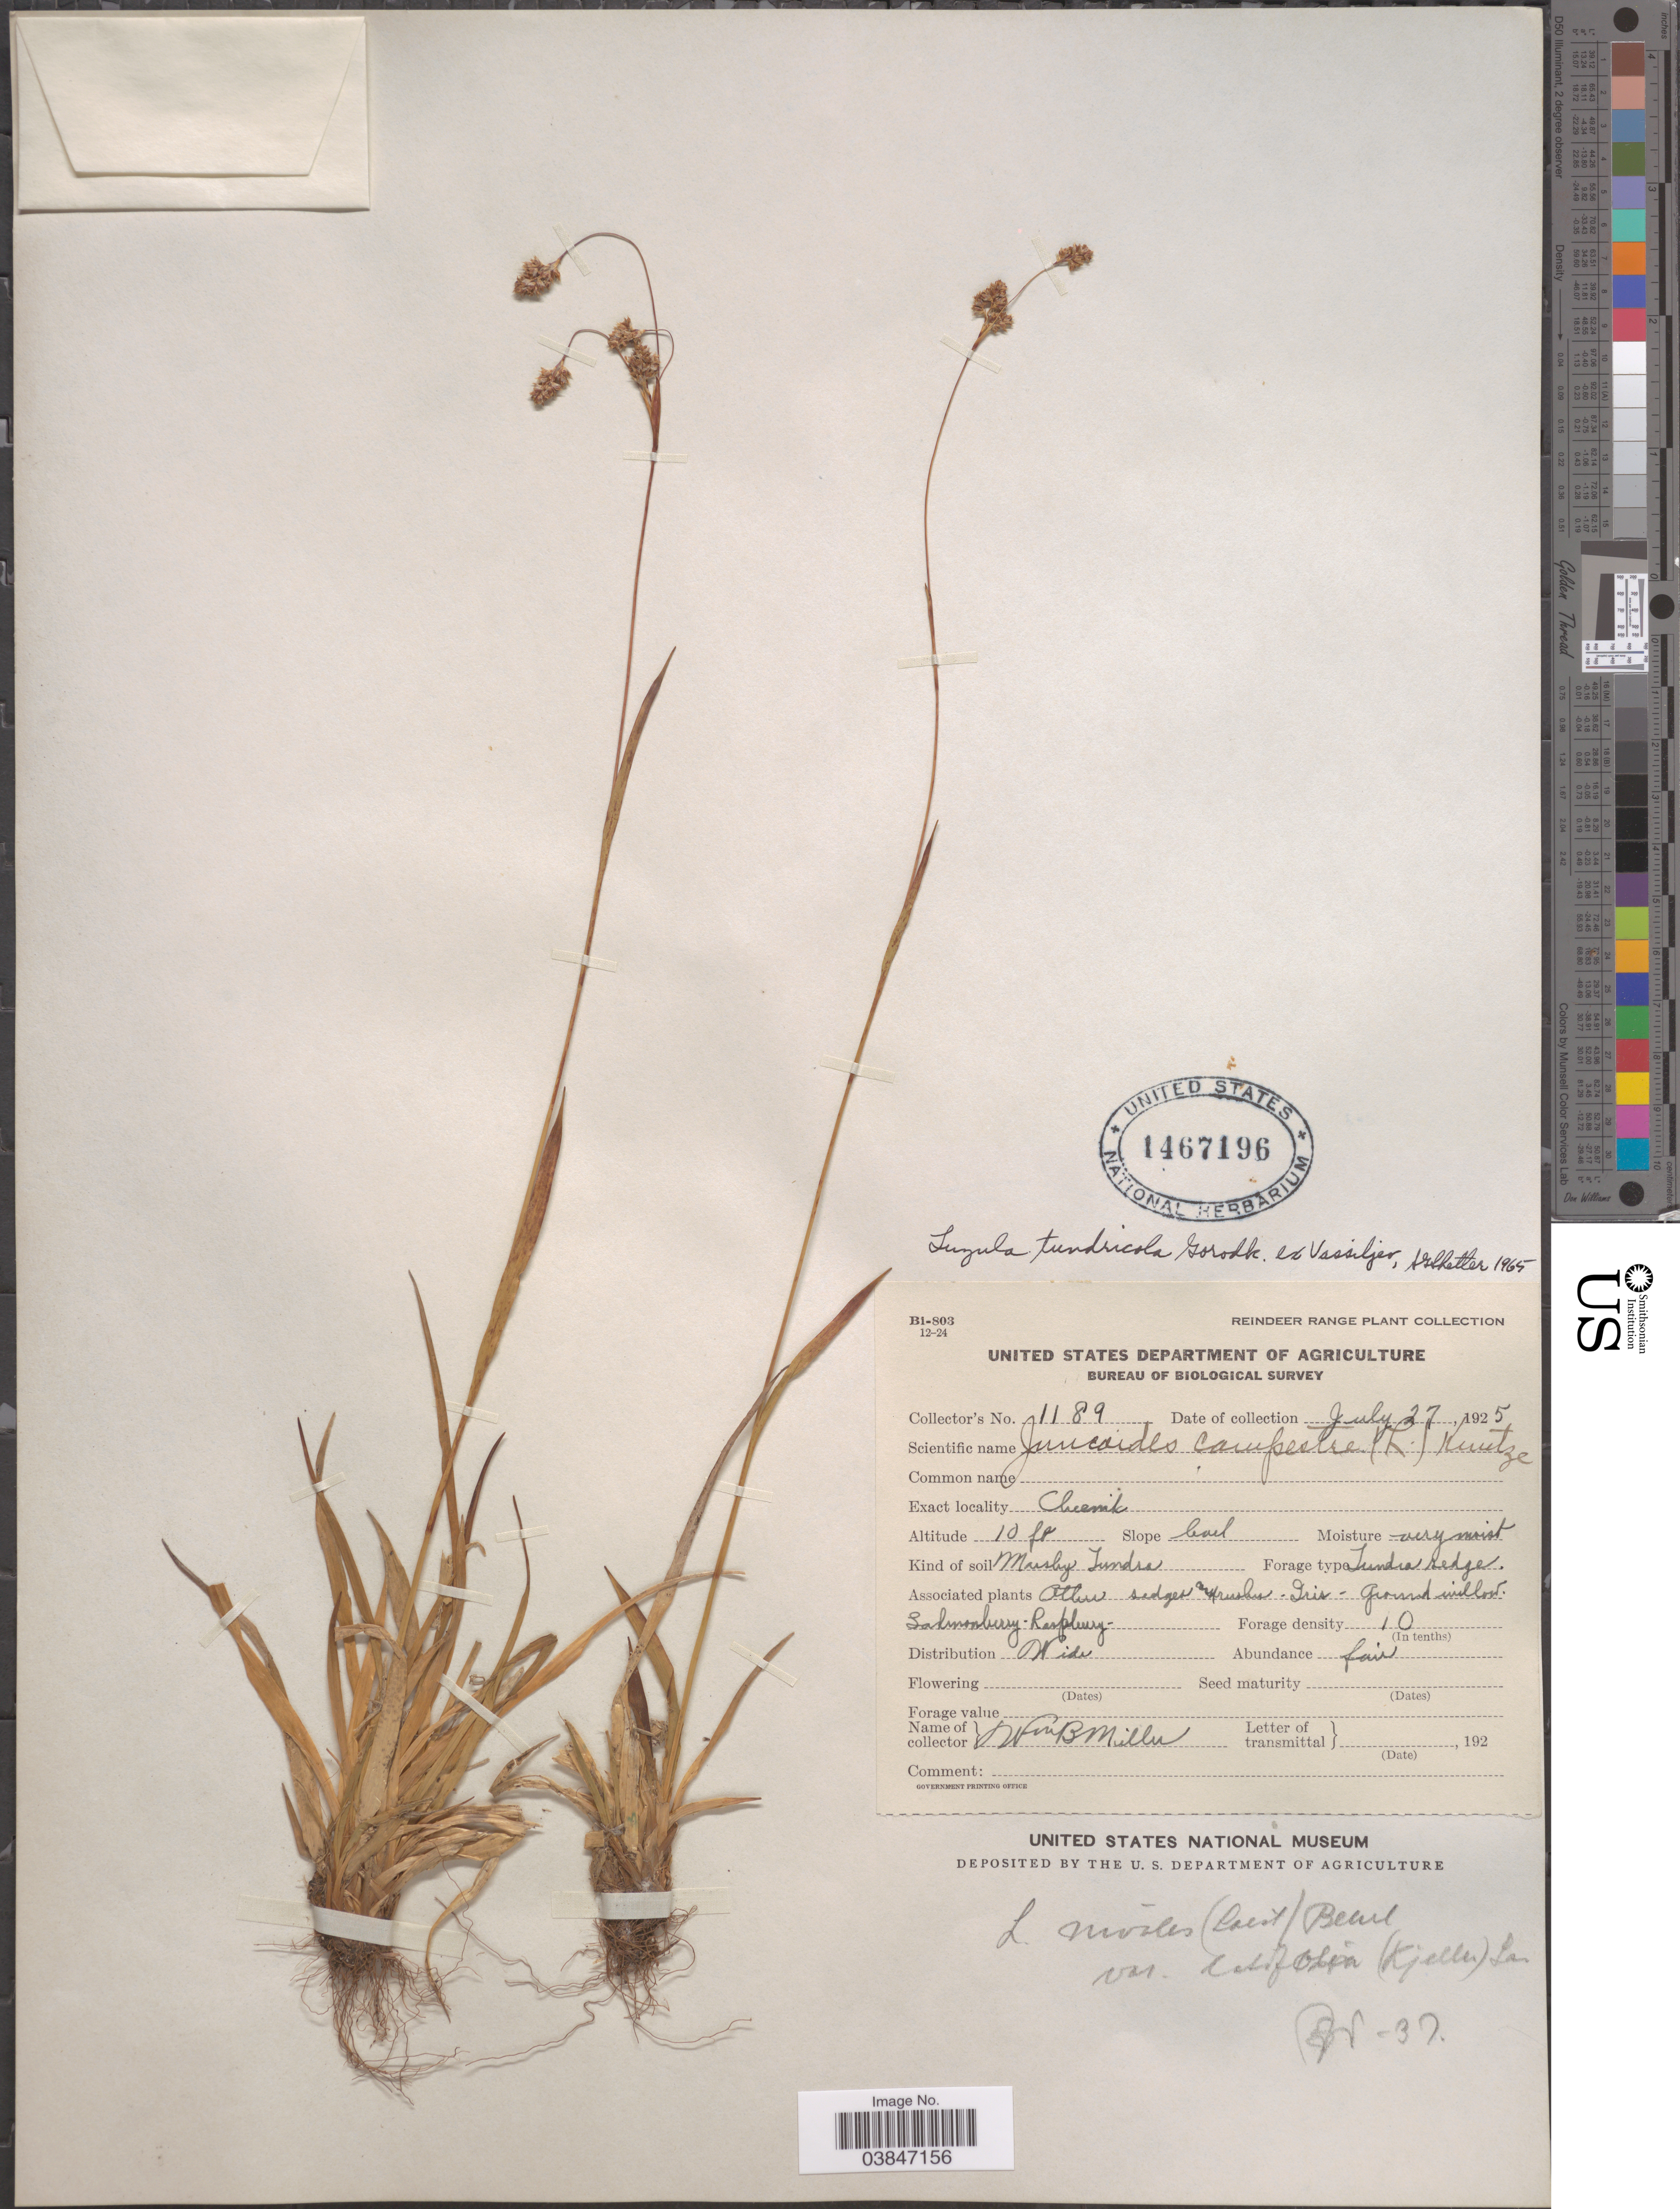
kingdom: Plantae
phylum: Tracheophyta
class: Liliopsida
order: Poales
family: Juncaceae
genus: Luzula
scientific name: Luzula tundricola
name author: (Gorodkov) V. Vassil.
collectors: W. Miller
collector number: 1189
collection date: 1925-07-27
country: United States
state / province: Alaska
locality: Cheenik.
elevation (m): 3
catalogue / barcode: US 1467196